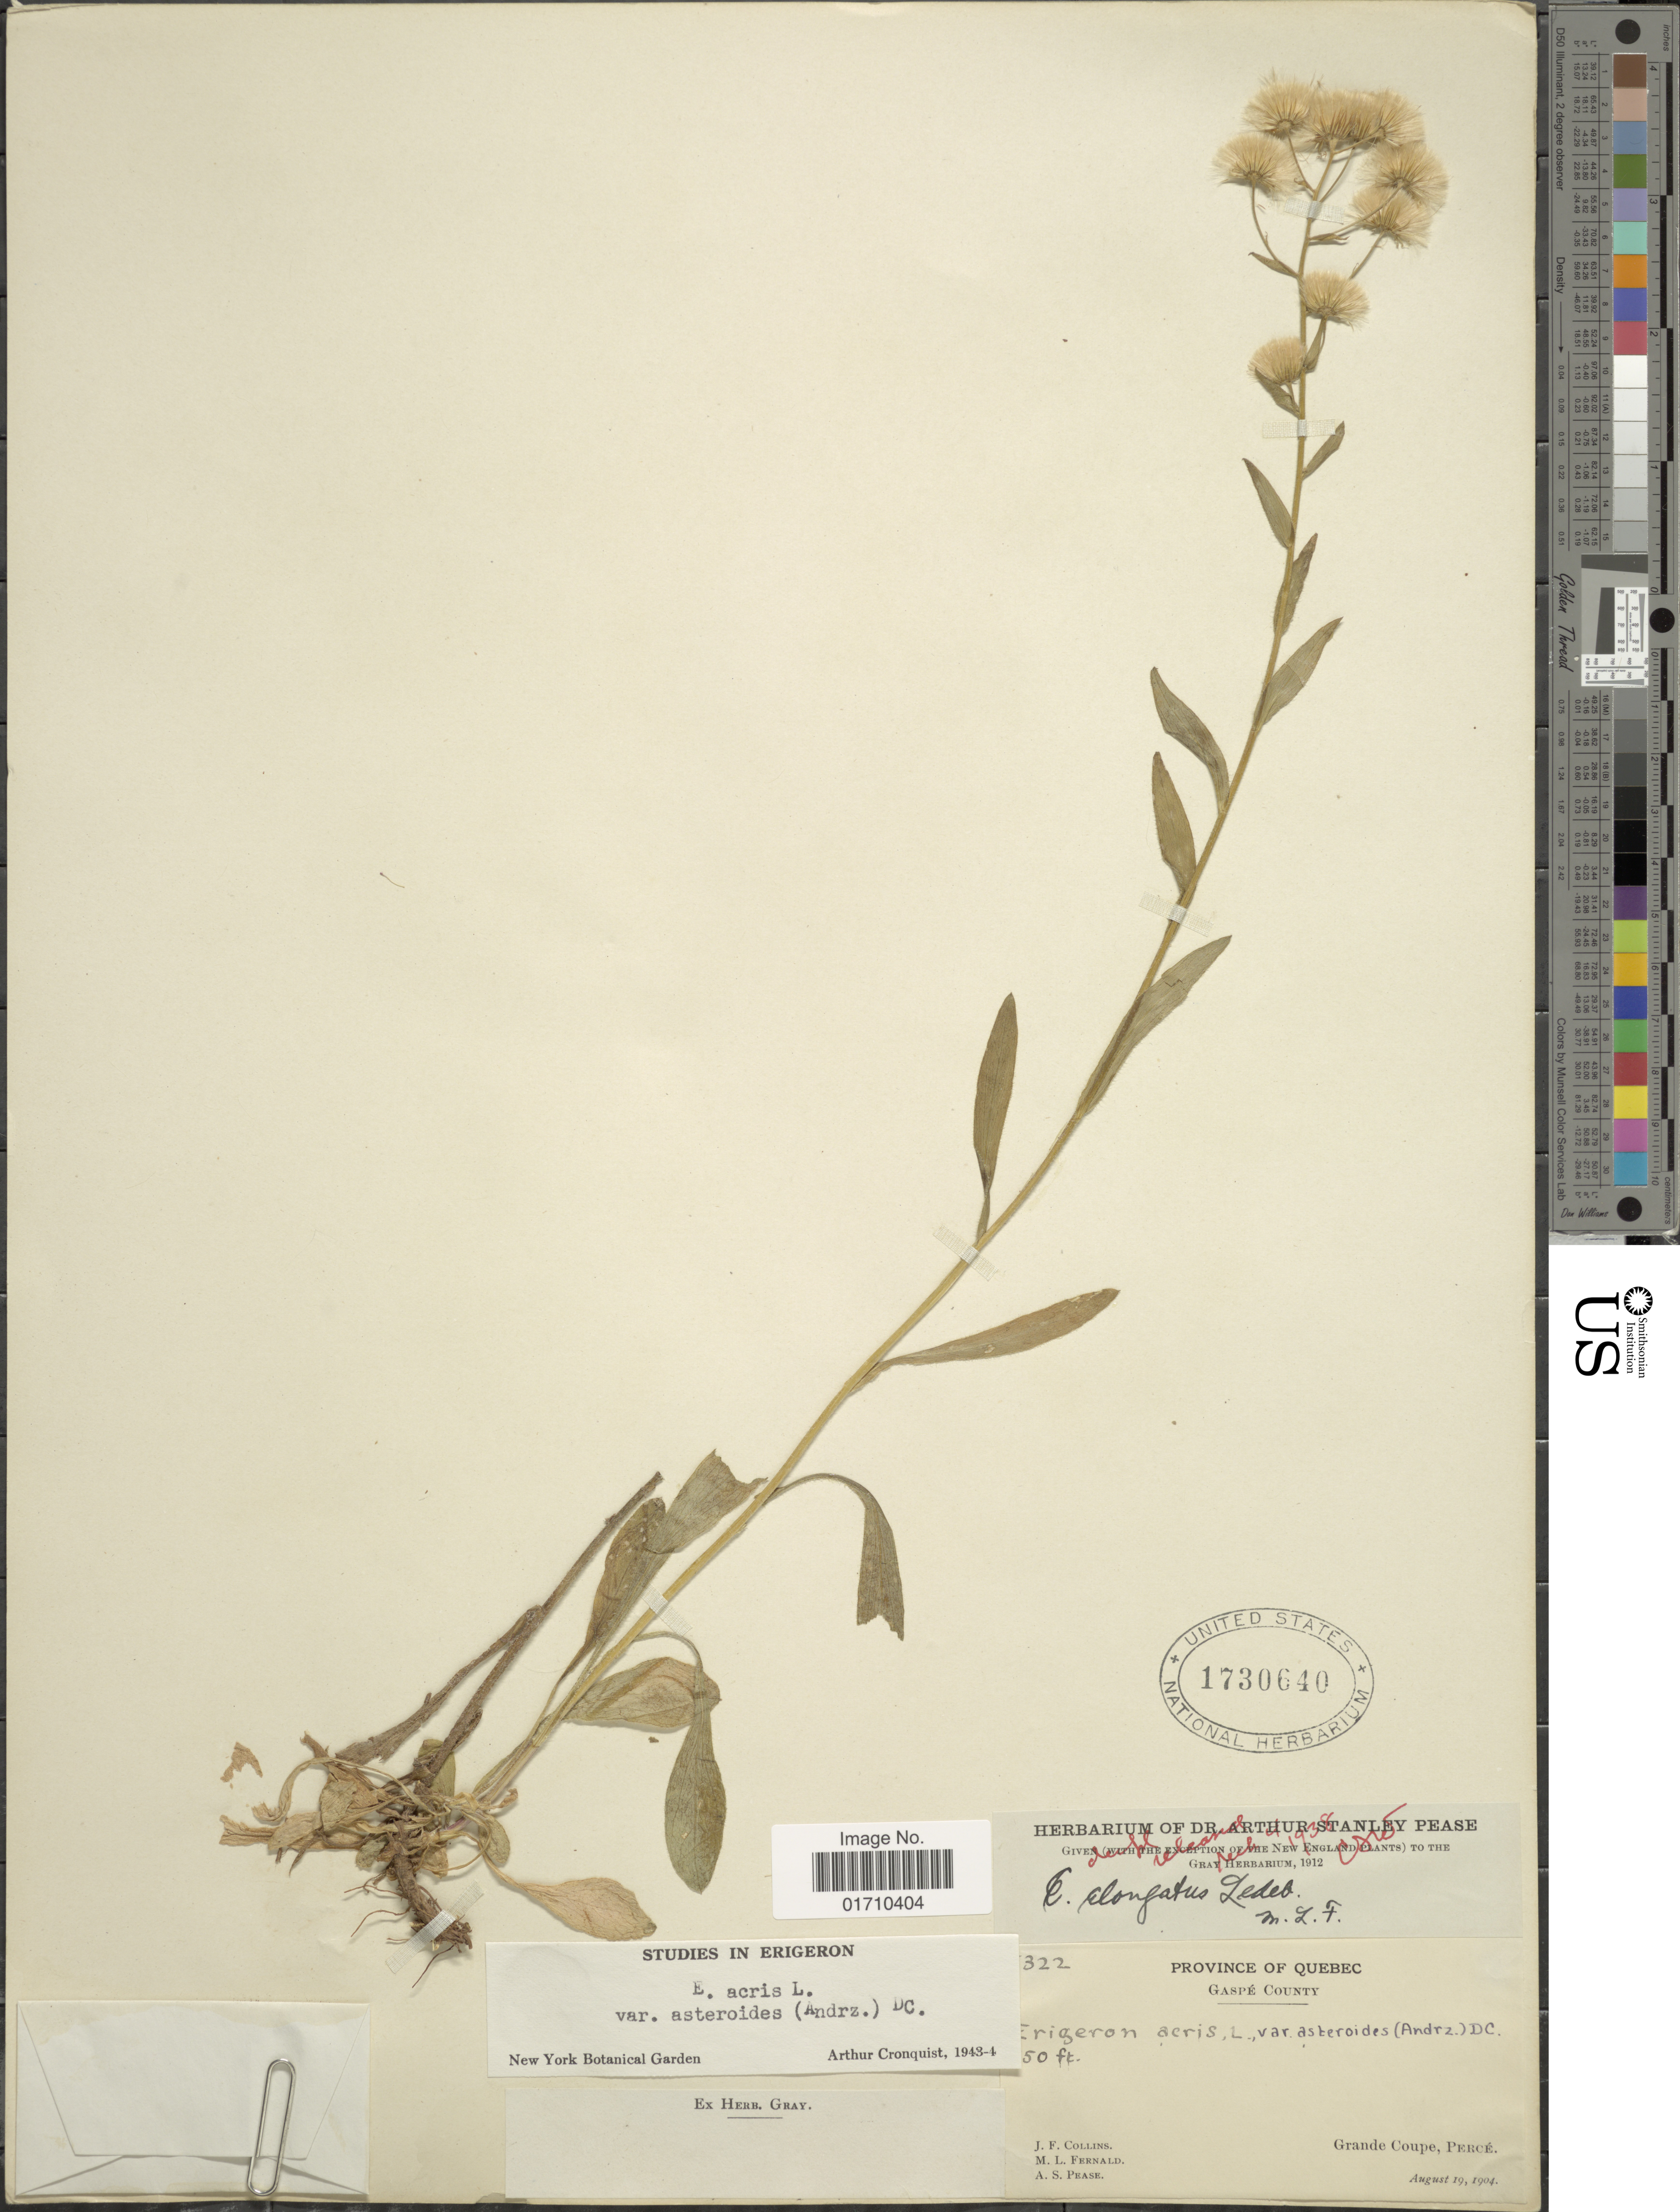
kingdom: Plantae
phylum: Tracheophyta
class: Magnoliopsida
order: Asterales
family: Asteraceae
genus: Erigeron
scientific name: Erigeron acris var. asteroides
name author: (Andrz.) DC.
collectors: J. Collins, M. L. Fernald & A. S. Pease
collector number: !322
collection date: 1904-08-19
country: Canada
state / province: Quebec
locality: Gaspé County, Grand Coupe, Percé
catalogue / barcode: US 1730640